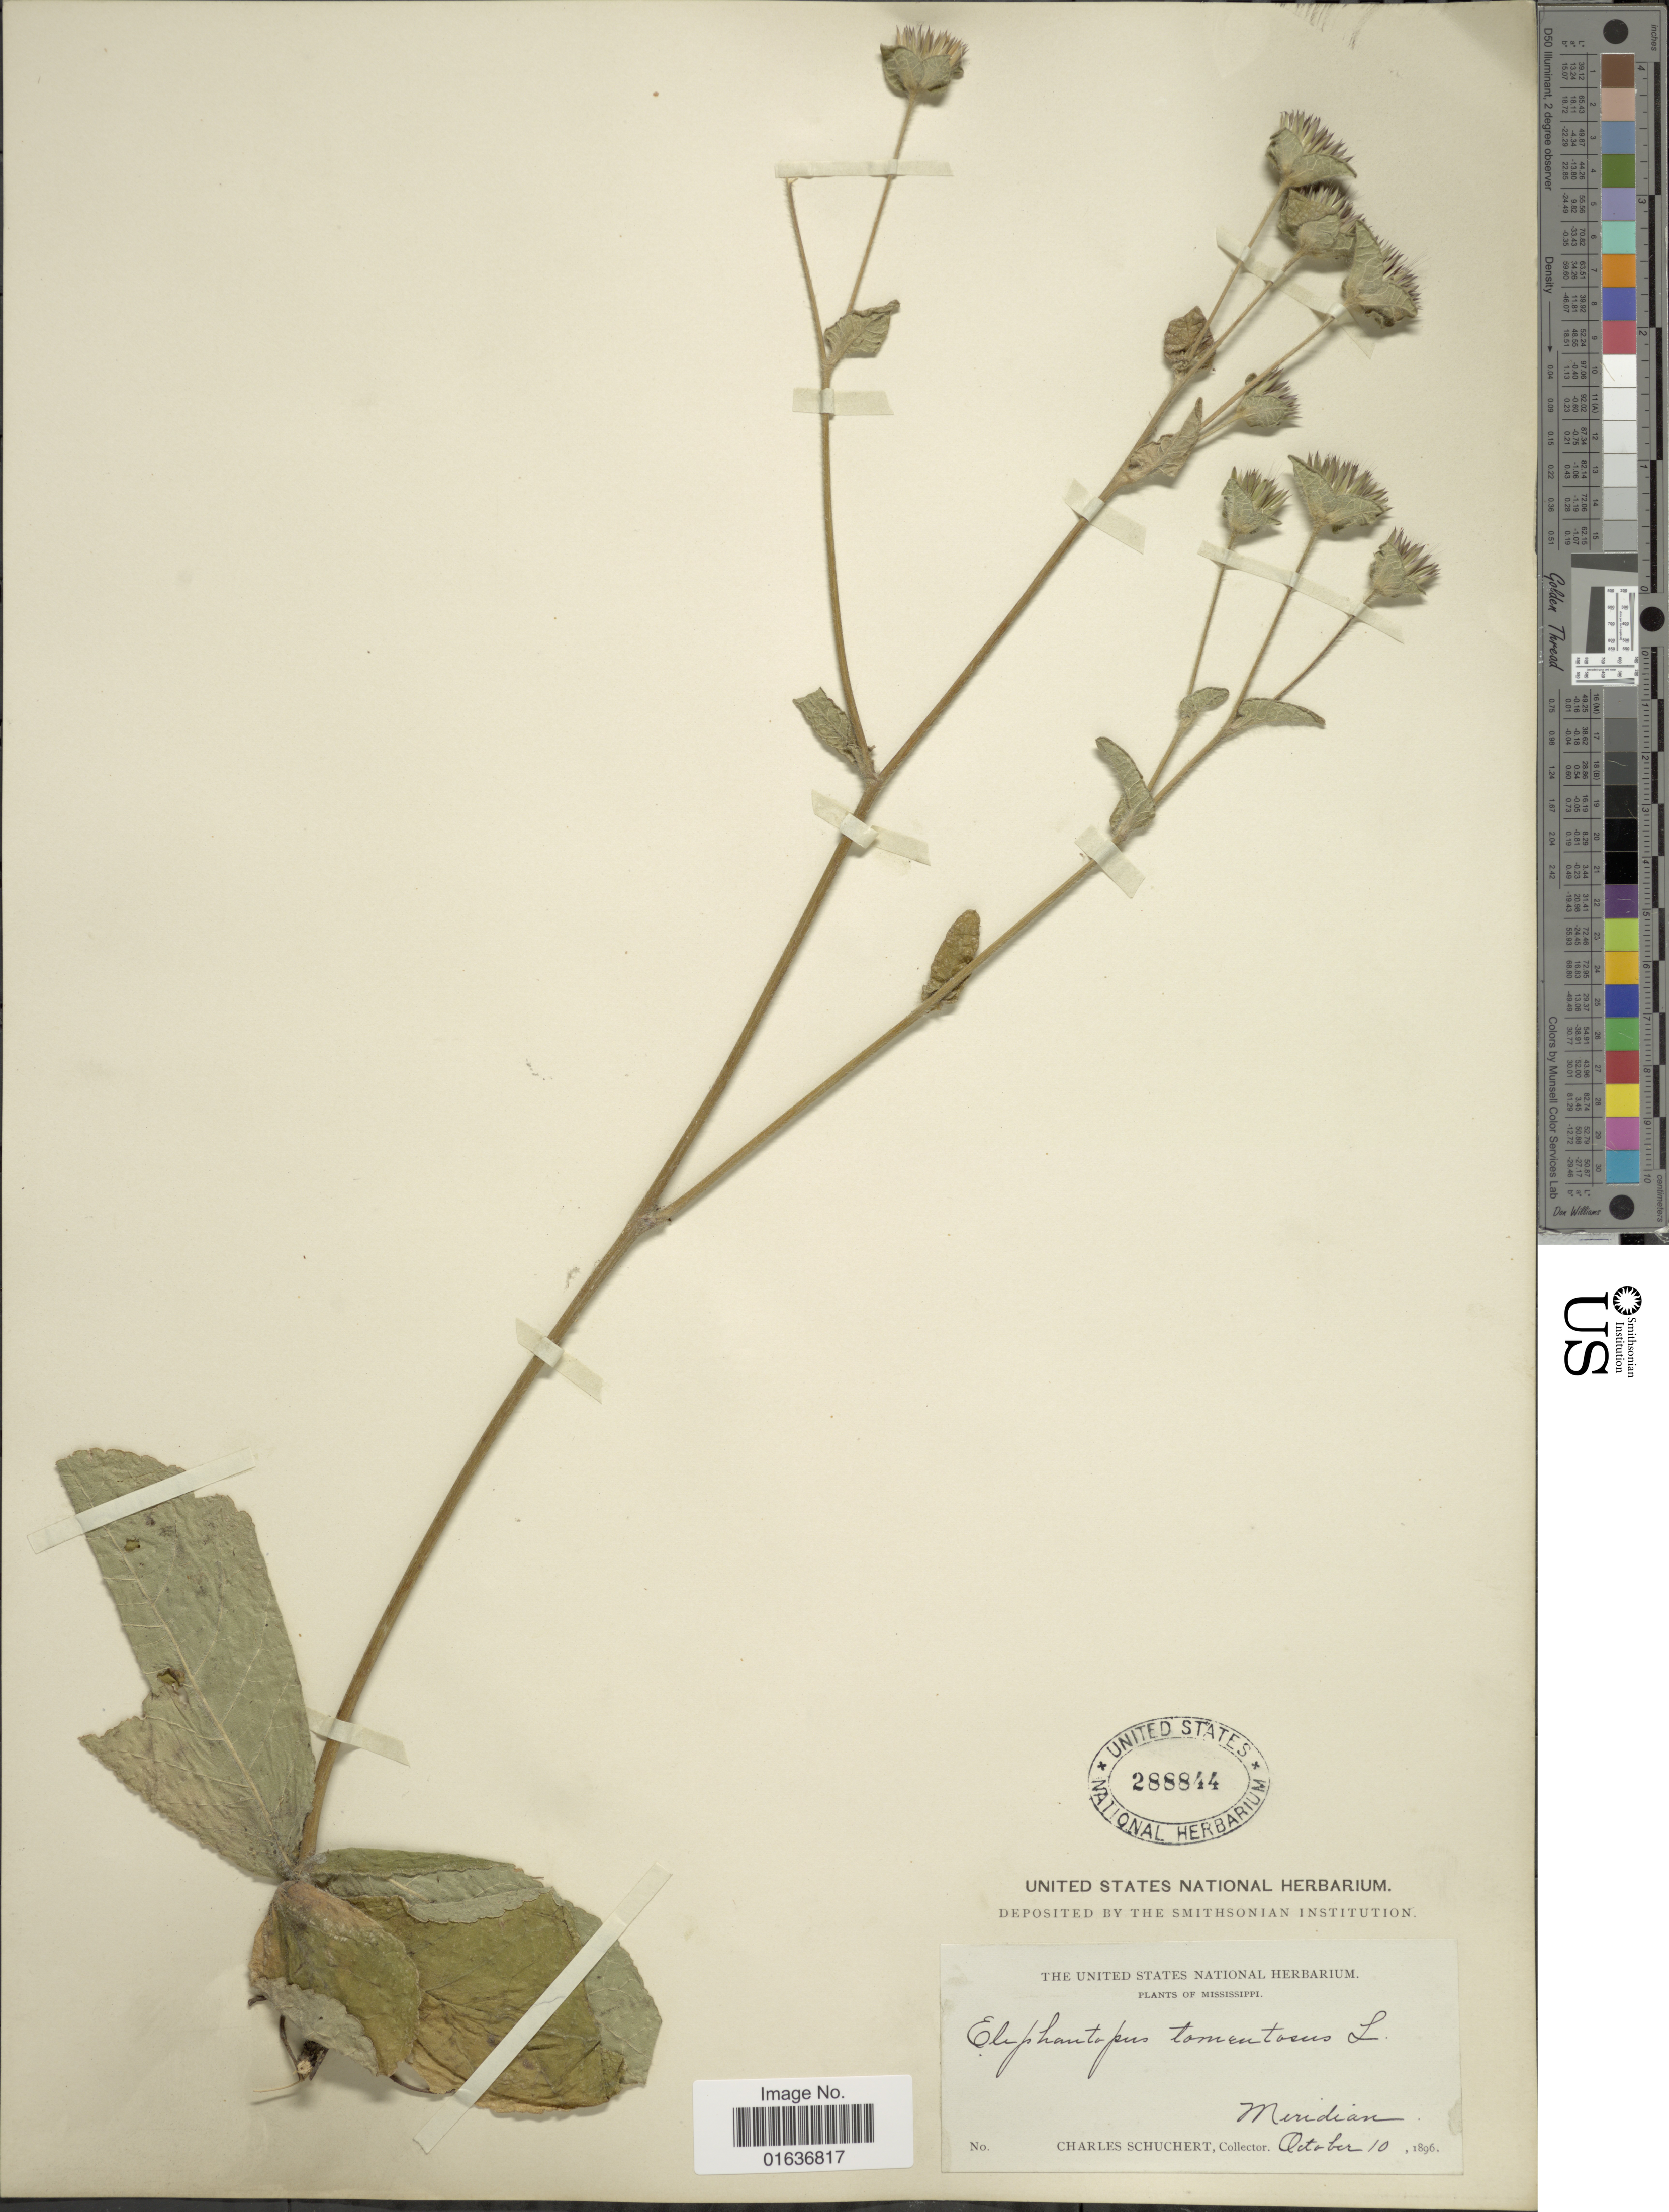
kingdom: Plantae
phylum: Tracheophyta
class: Magnoliopsida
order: Asterales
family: Asteraceae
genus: Elephantopus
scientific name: Elephantopus tomentosus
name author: L.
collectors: C. Schuchert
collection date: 1896-10-10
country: United States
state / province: Mississippi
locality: Meridian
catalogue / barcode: US 288844